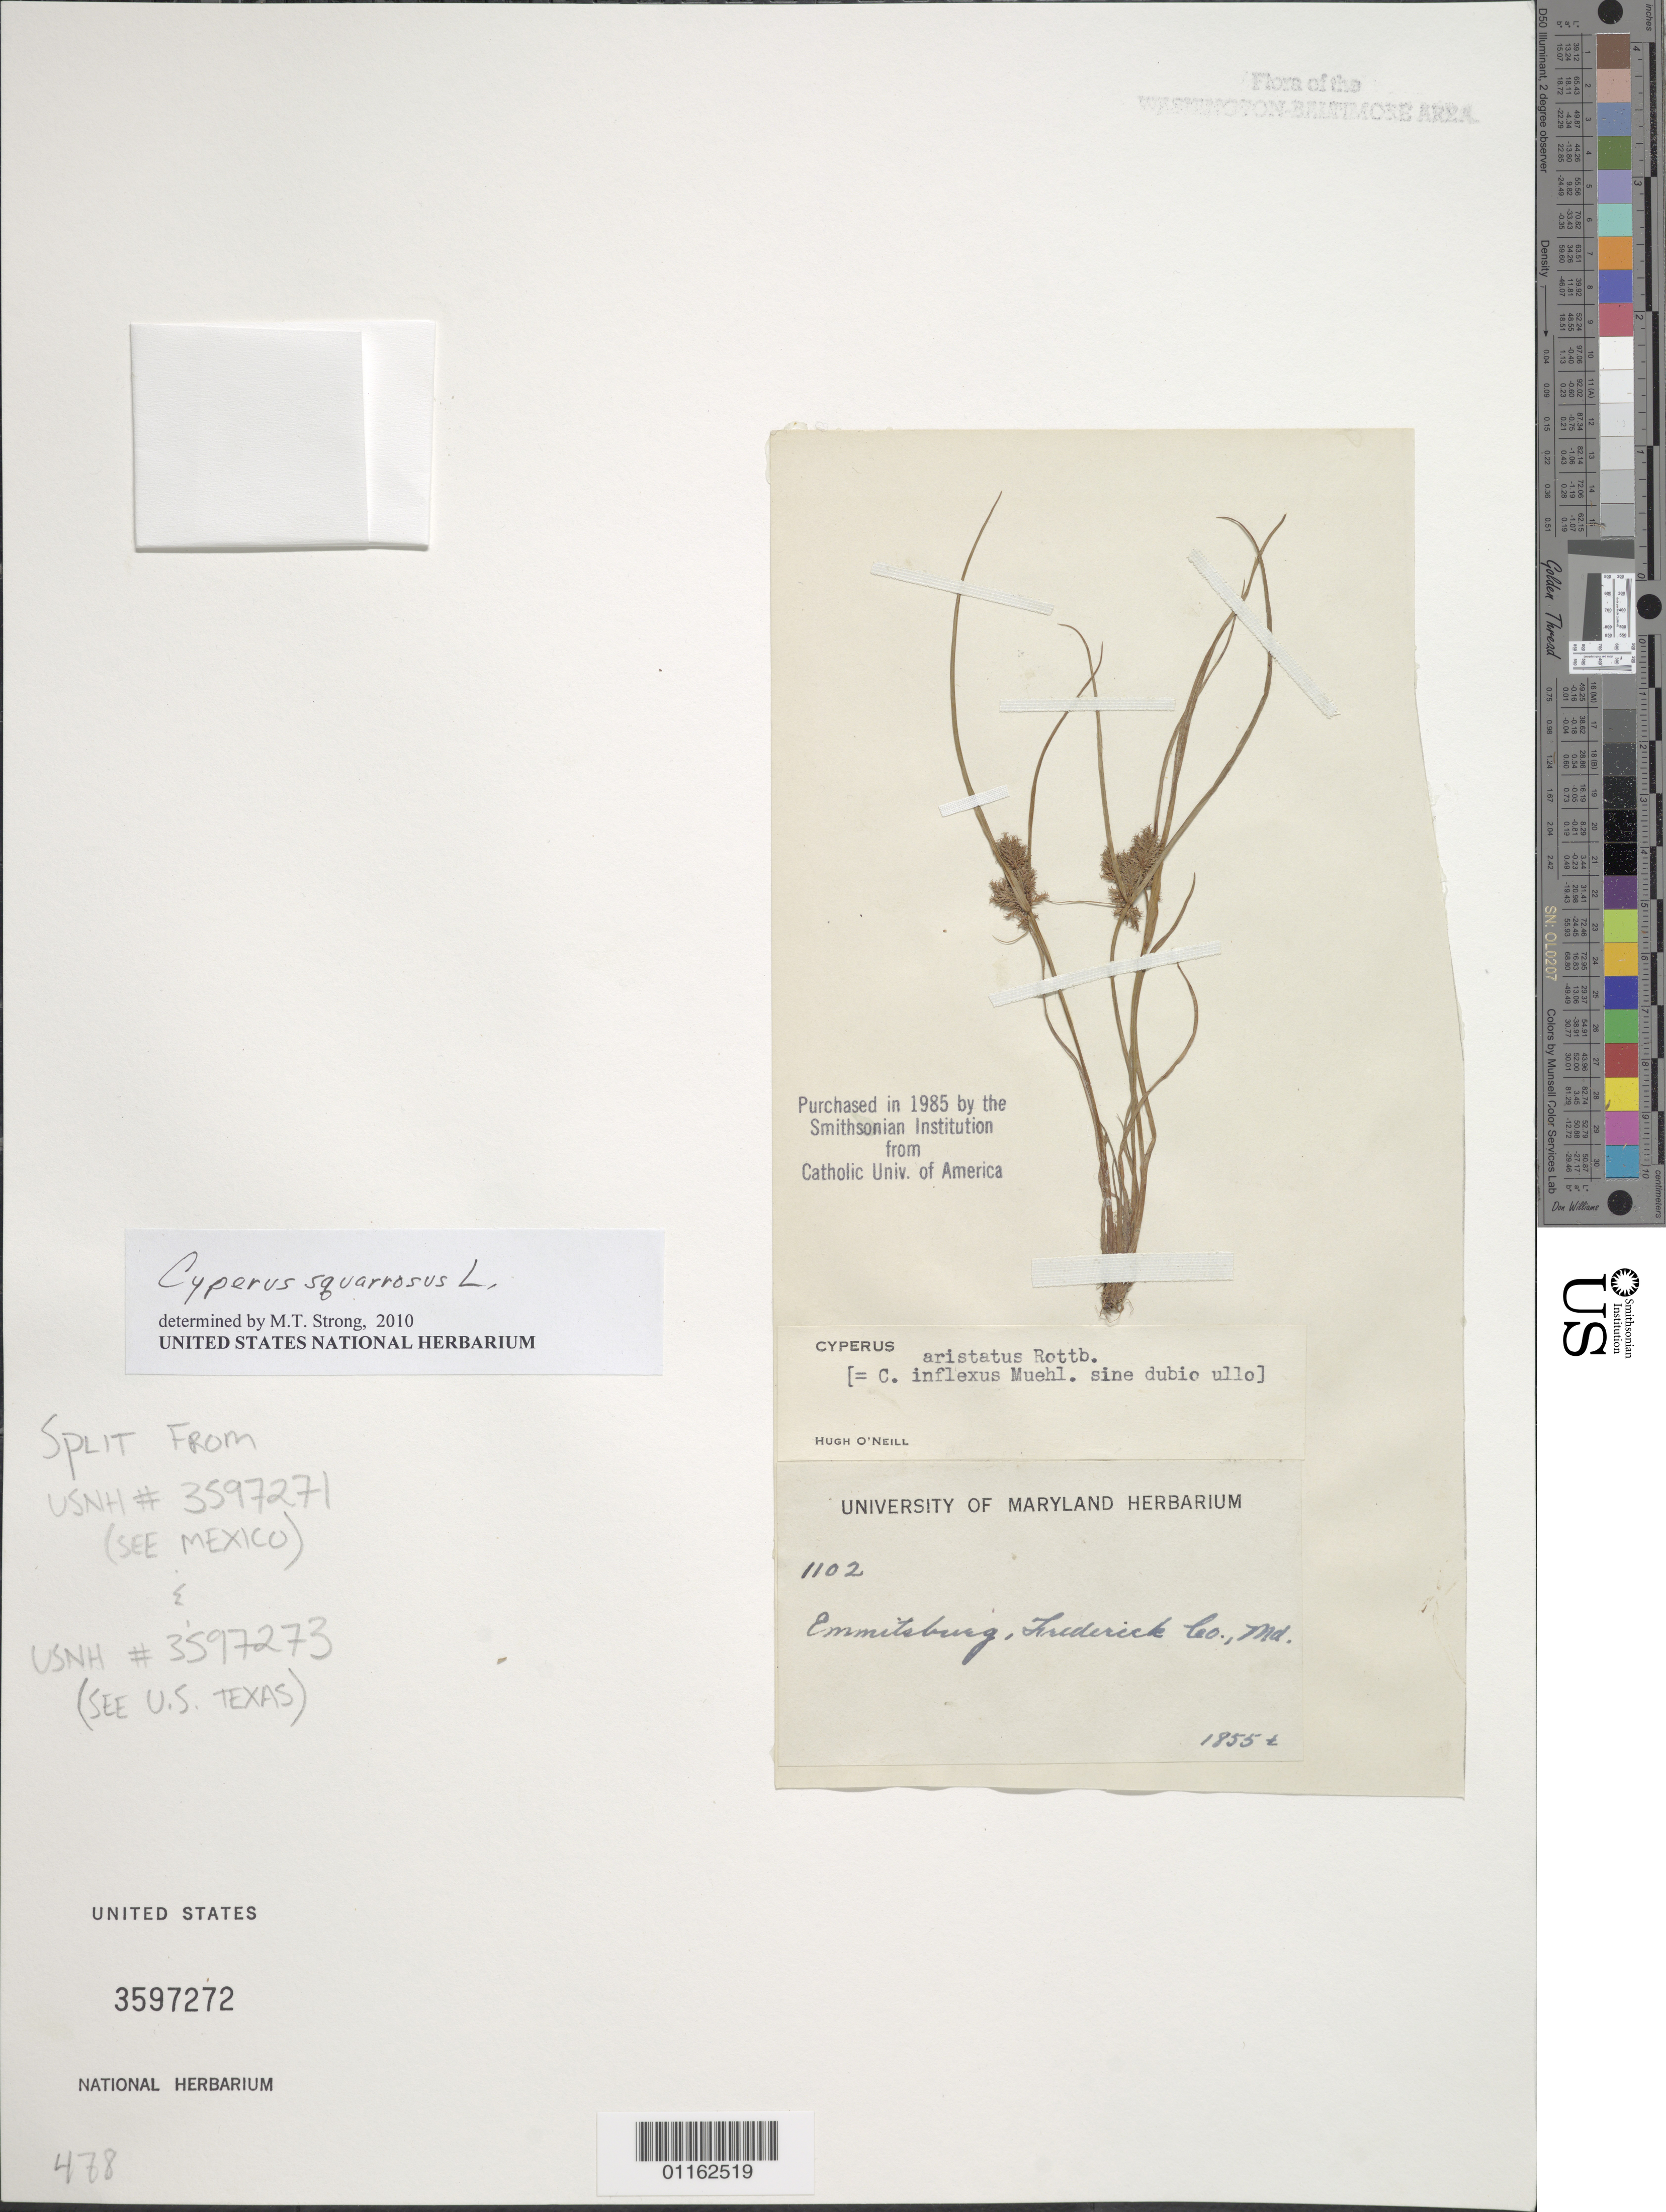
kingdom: Plantae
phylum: Tracheophyta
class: Liliopsida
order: Poales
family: Cyperaceae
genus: Cyperus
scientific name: Cyperus squarrosus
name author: L.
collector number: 1102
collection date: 1855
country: United States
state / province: Maryland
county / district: Frederick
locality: Emmitsburg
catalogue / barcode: US 3597272